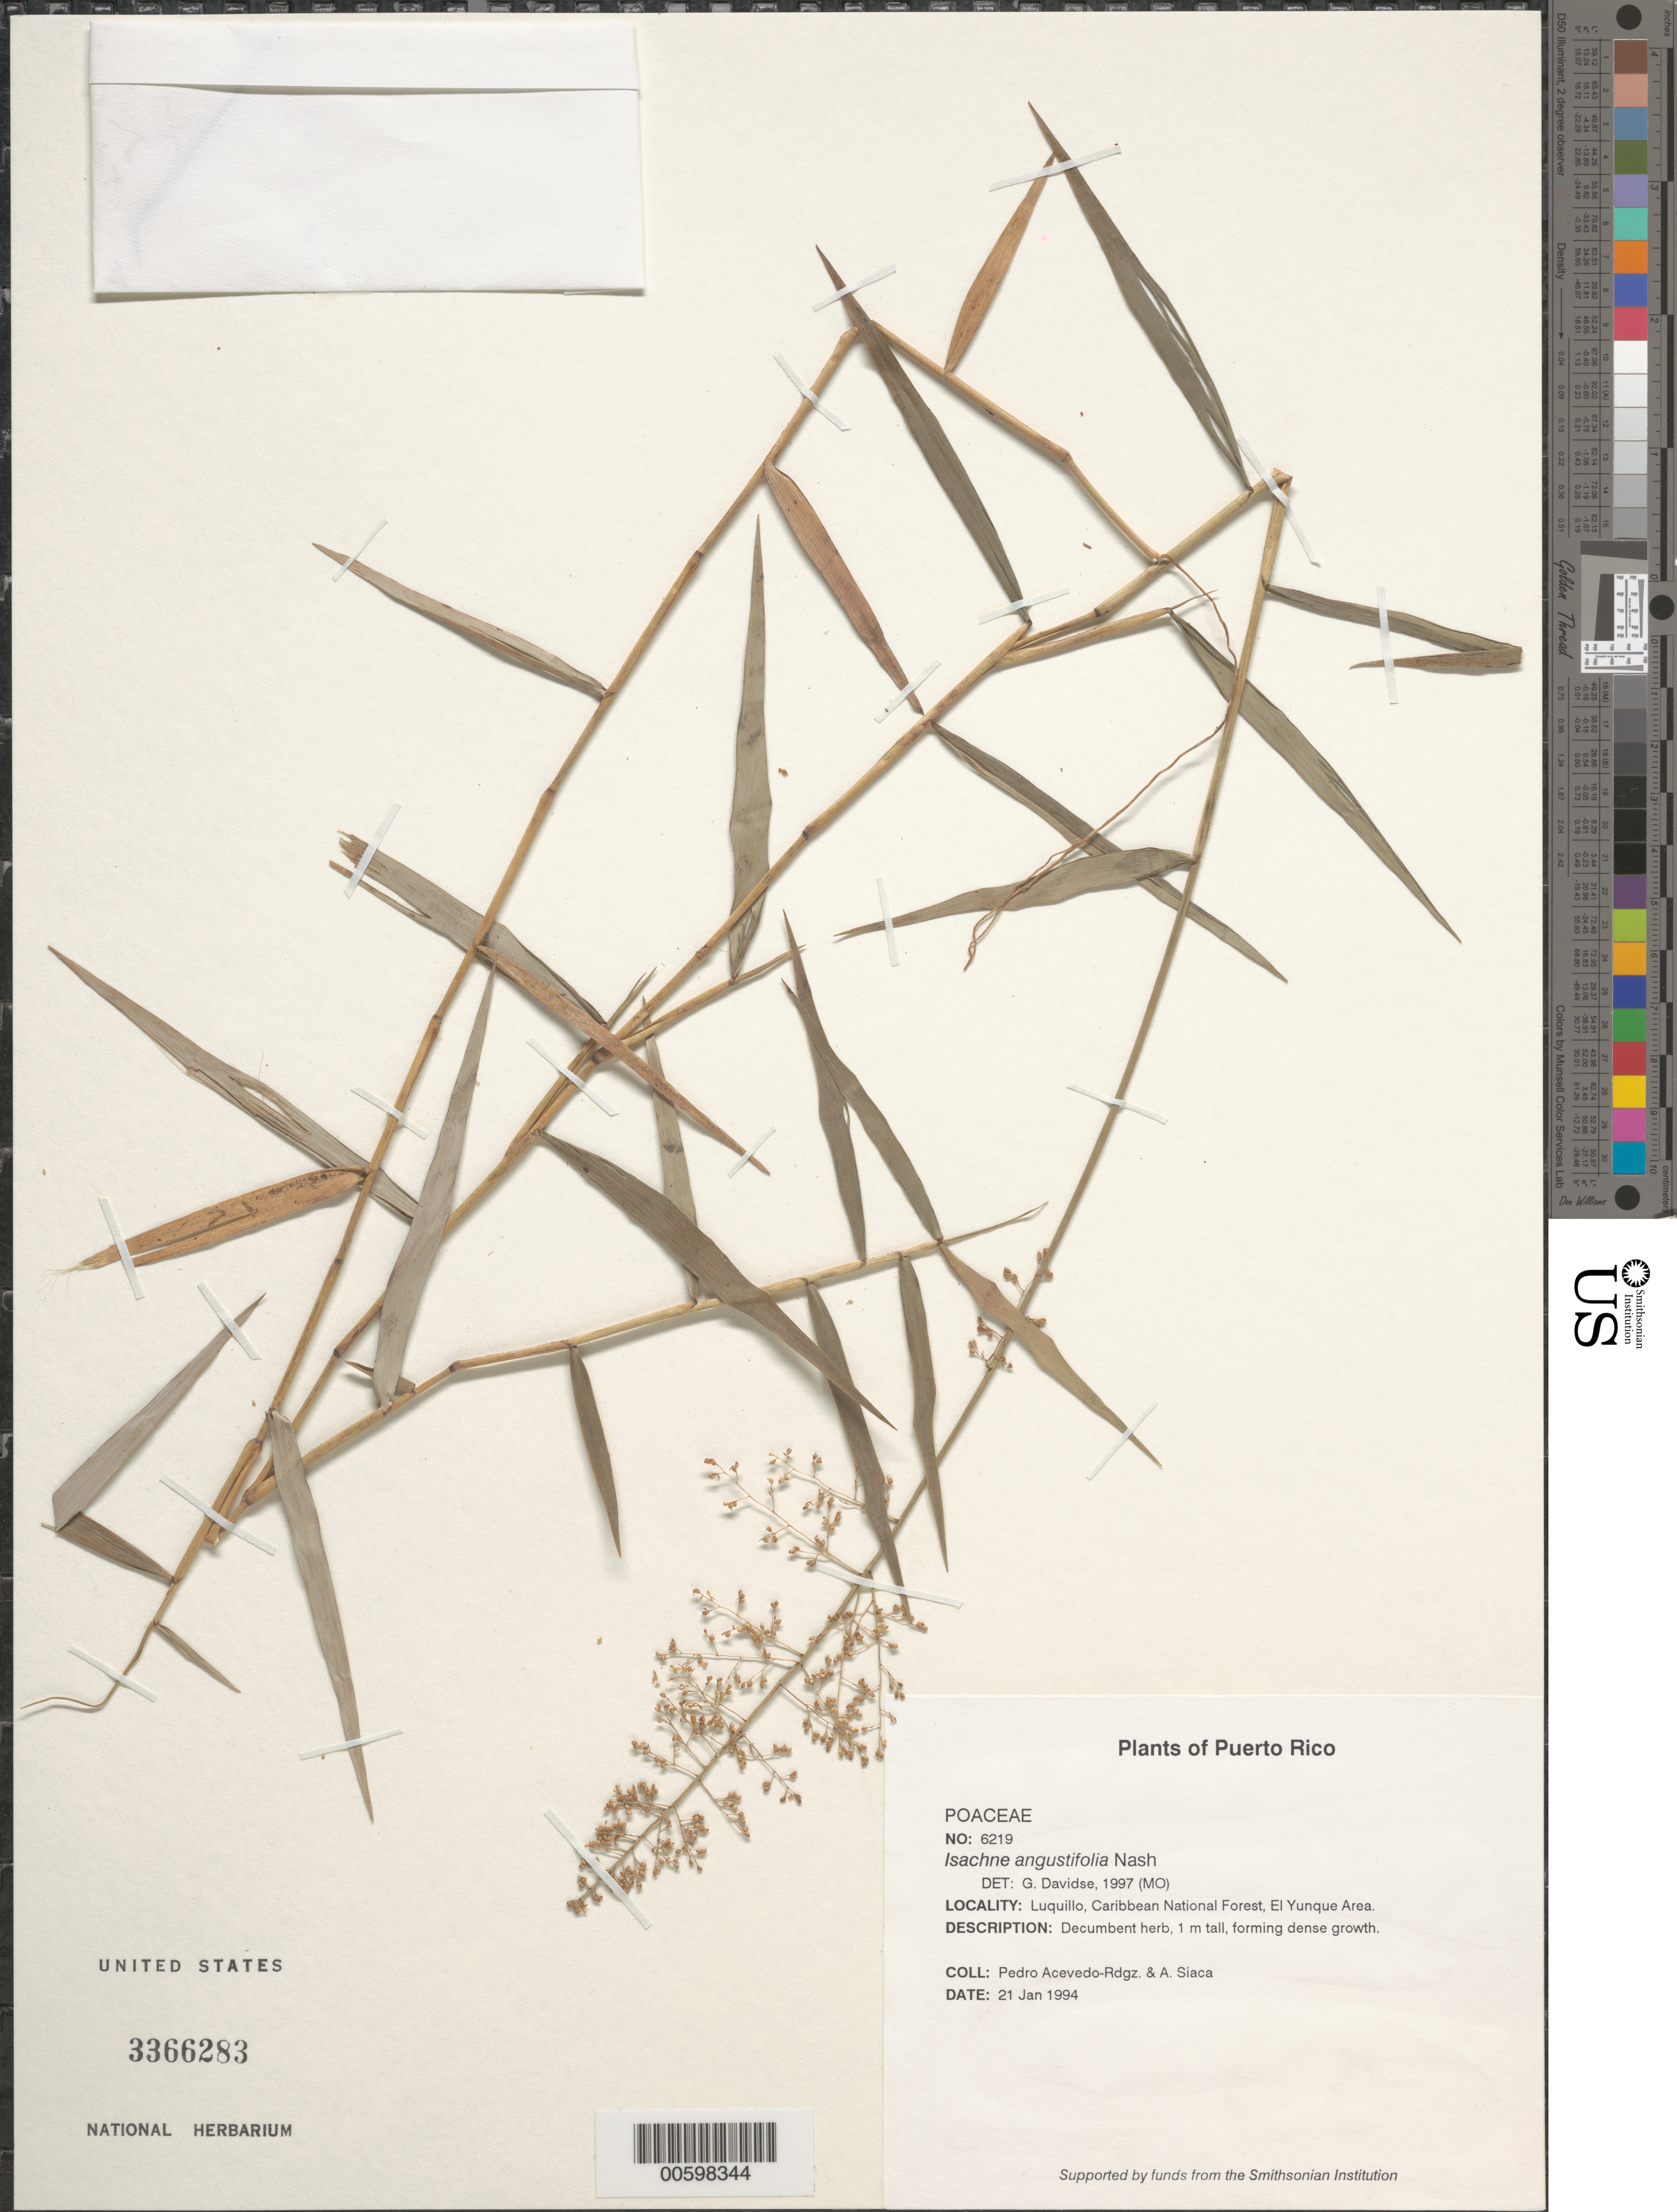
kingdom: Plantae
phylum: Tracheophyta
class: Liliopsida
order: Poales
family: Poaceae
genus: Isachne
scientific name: Isachne angustifolia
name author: Nash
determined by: Davidse, Gerrit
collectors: P. Acevedo-Rodr. & A. Siaca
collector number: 6219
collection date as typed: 21 Jan 1994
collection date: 1994-01-21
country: Puerto Rico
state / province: Río Grande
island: Puerto Rico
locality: Río Grande; Luquillo Mountains. Caribbean National Forest. El Yunque area.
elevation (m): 900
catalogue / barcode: US 3366283